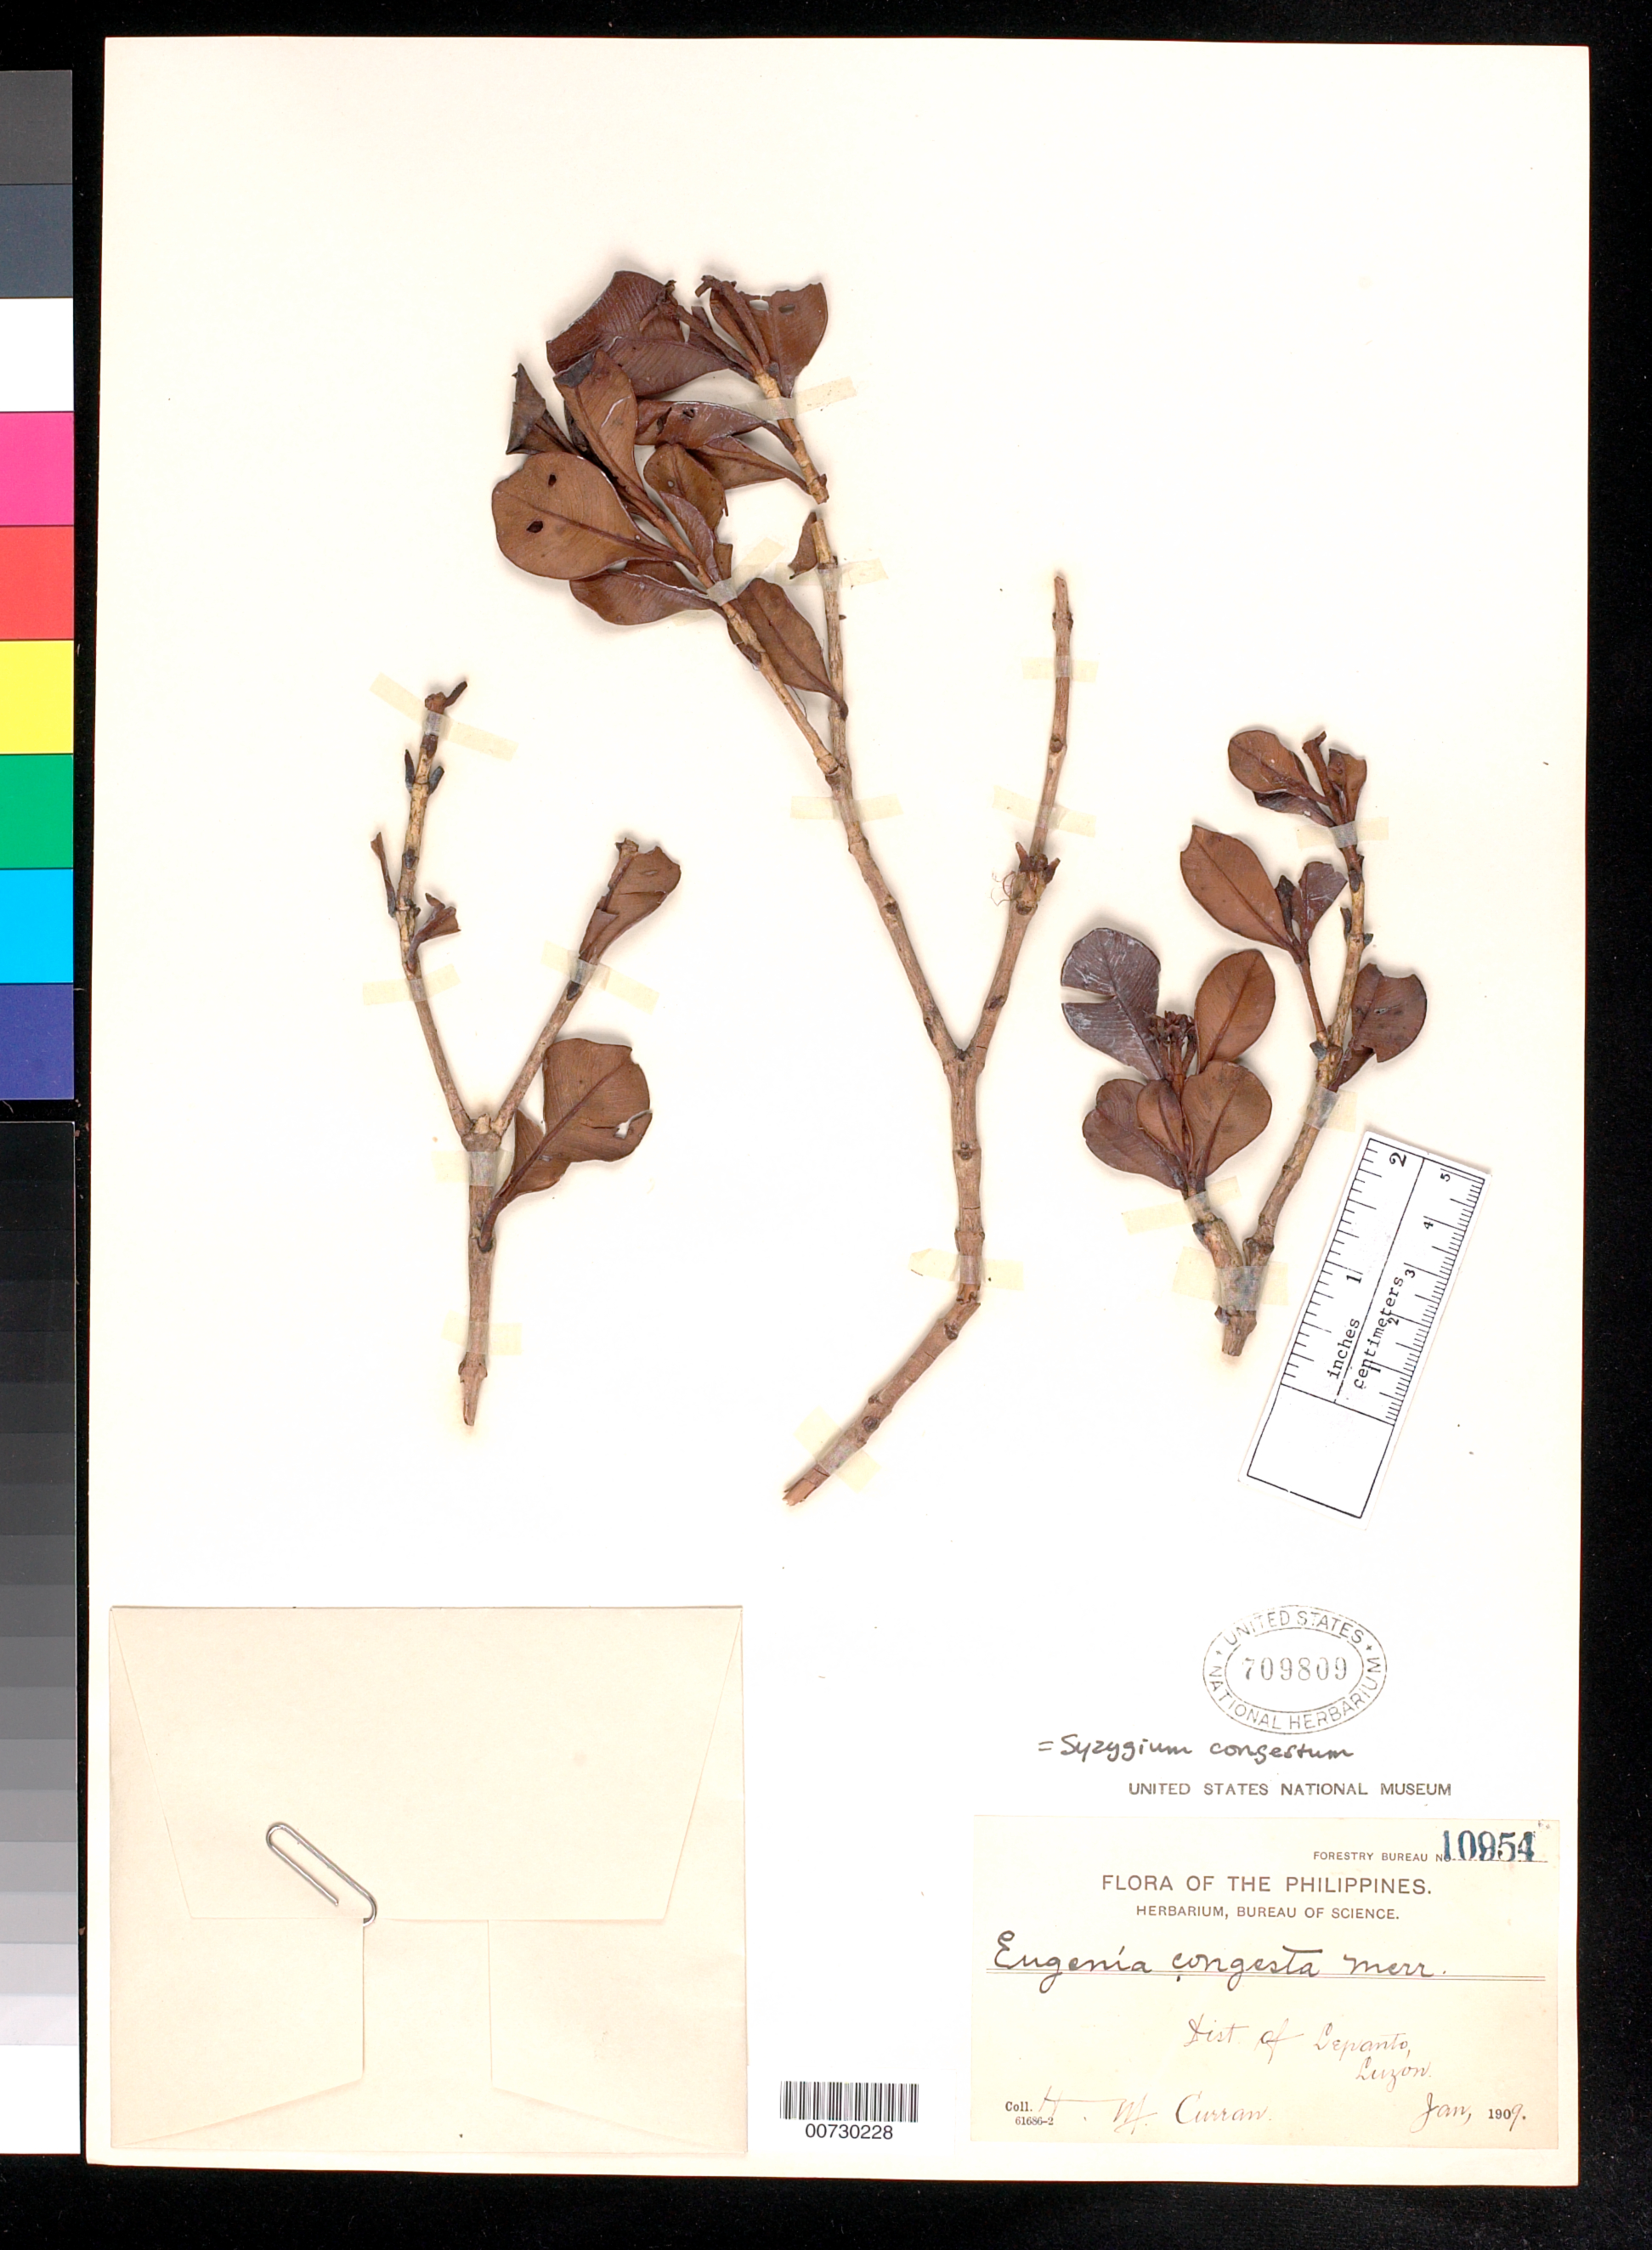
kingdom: Plantae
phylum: Tracheophyta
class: Magnoliopsida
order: Myrtales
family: Myrtaceae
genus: Syzygium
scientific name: Syzygium congestum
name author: (Merr.) Merr.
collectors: H. M. Curran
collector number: For. Bur. 10954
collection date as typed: Jan 1909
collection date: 1909-01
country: Philippines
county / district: Luzon Island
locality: Dist. of sepanto (lepanto ?)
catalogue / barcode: US 709809